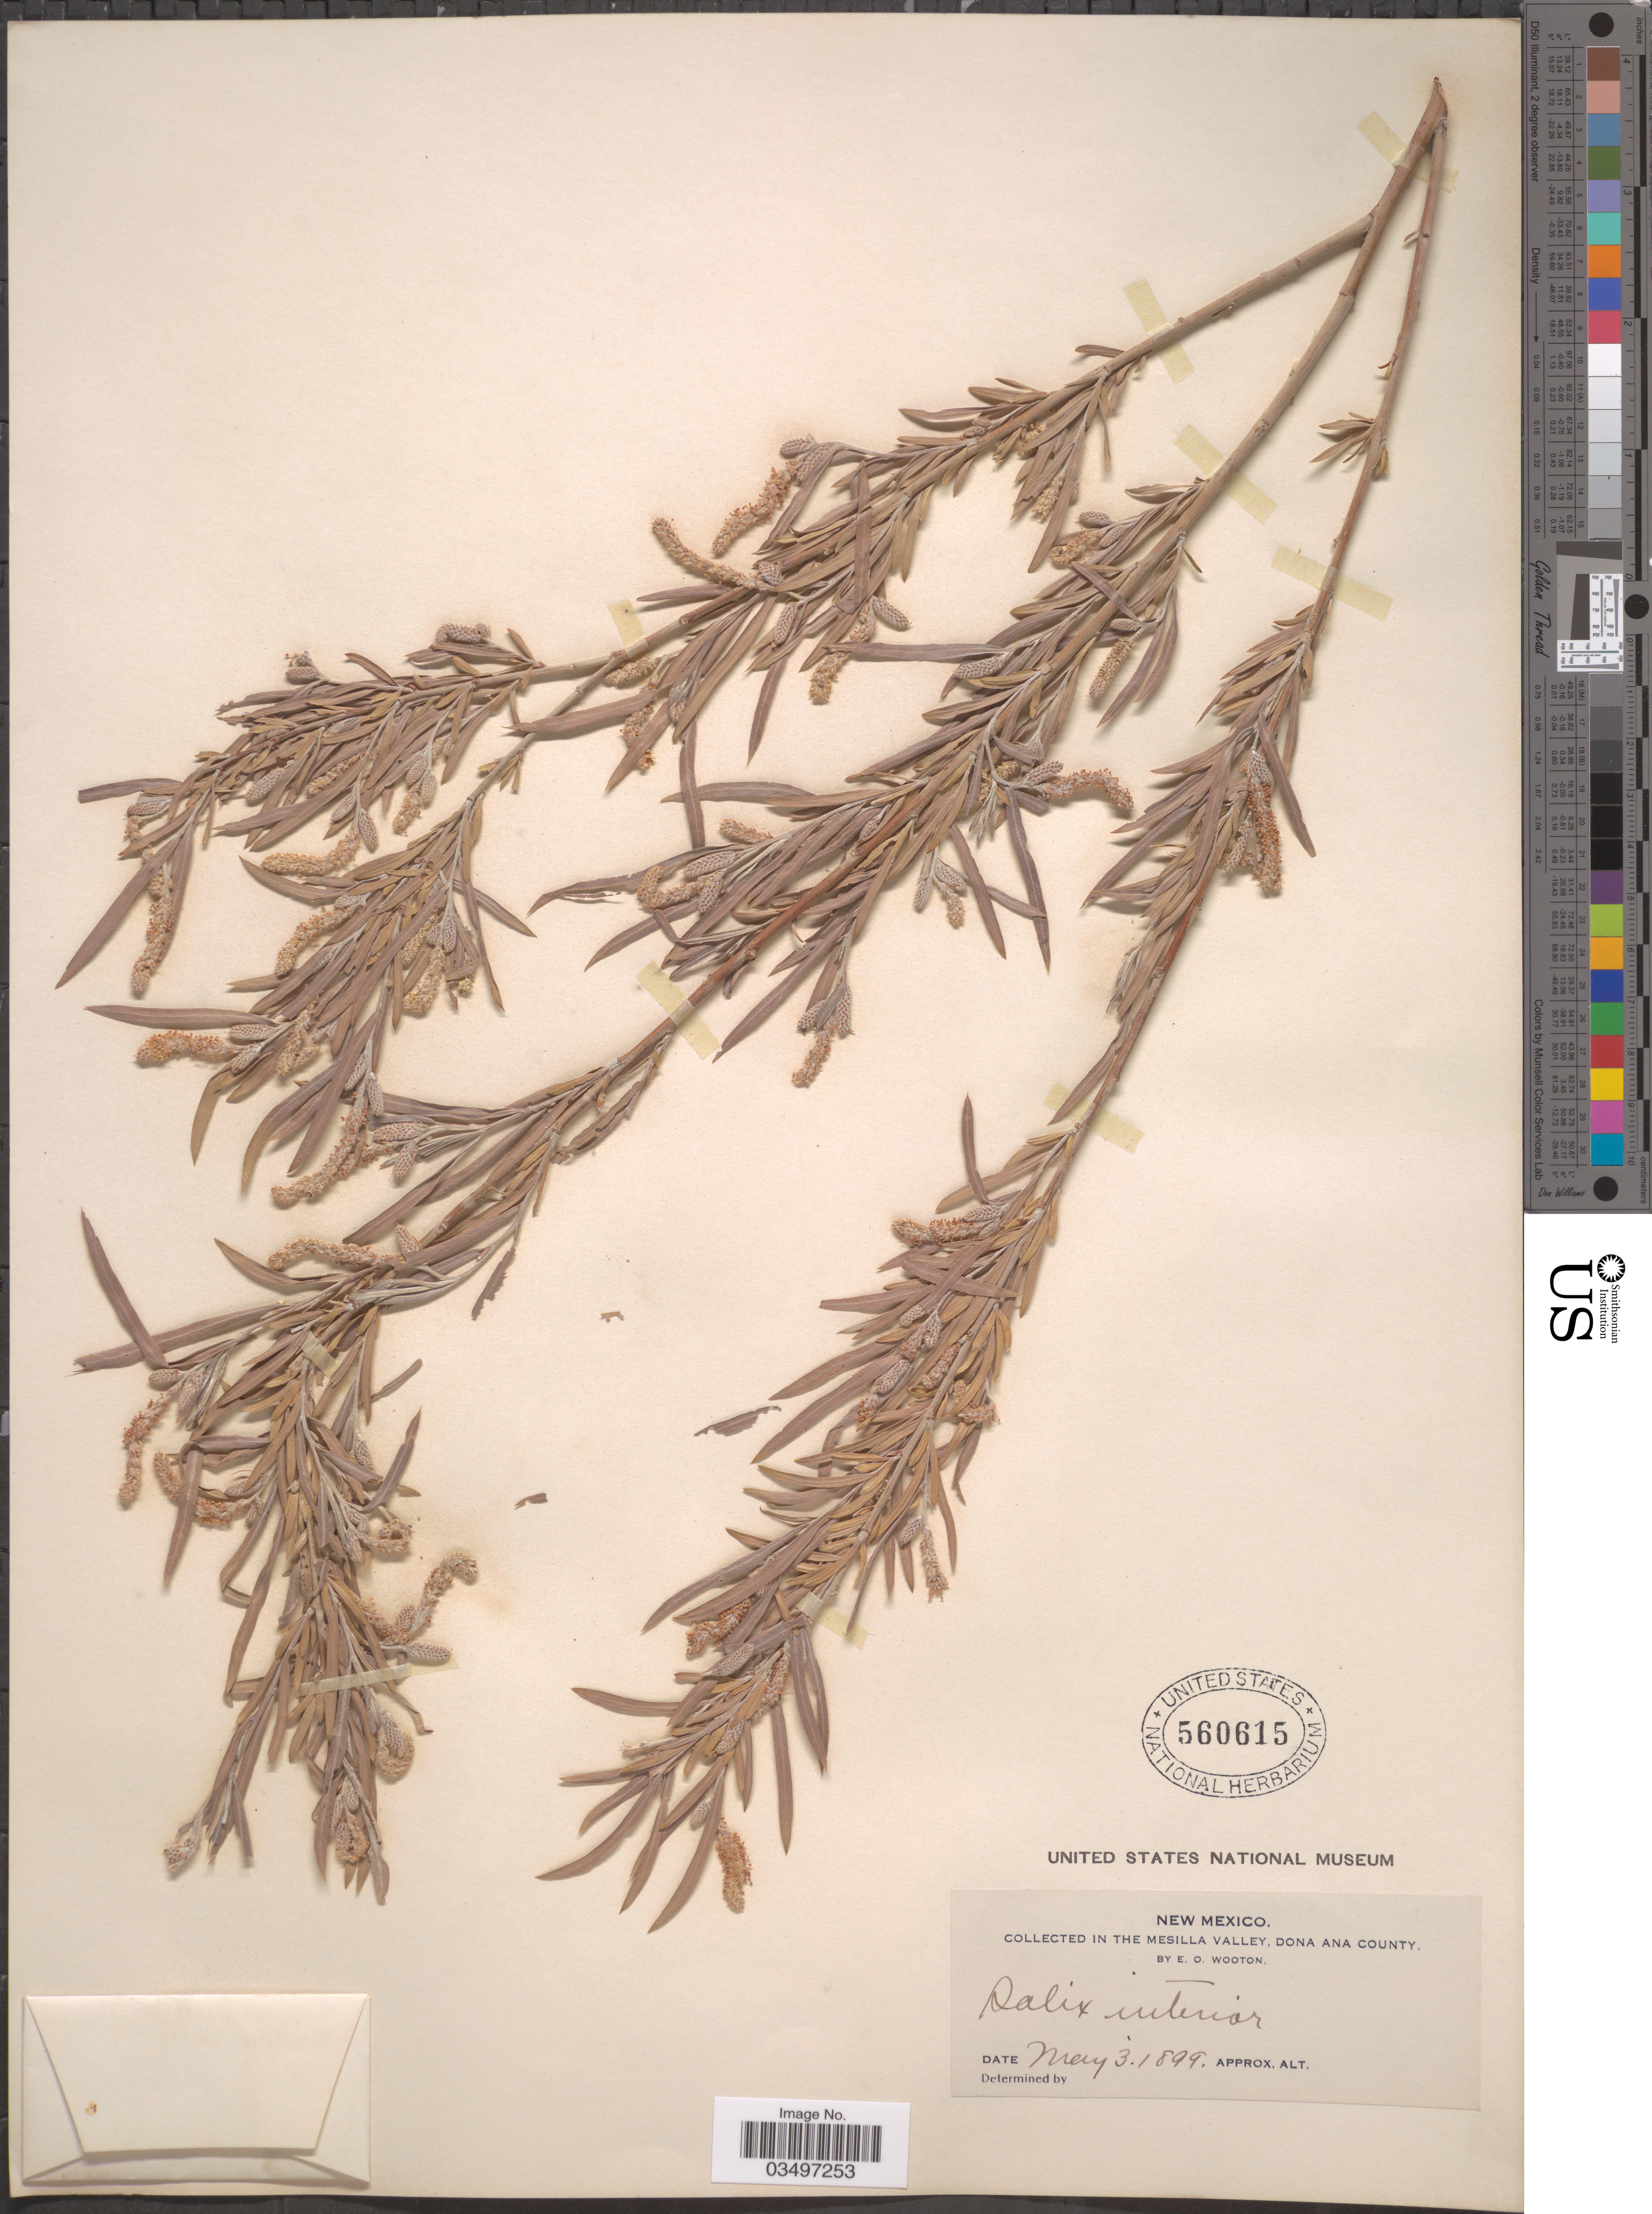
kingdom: Plantae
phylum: Tracheophyta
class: Magnoliopsida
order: Malpighiales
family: Salicaceae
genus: Salix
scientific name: Salix exigua var. stenophylla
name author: (Rydb.) C.K. Schneid.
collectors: E. O. Wooton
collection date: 1899-05-03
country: United States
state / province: New Mexico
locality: In The Mesilla Valley, Dona Ana County.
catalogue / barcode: US 560615